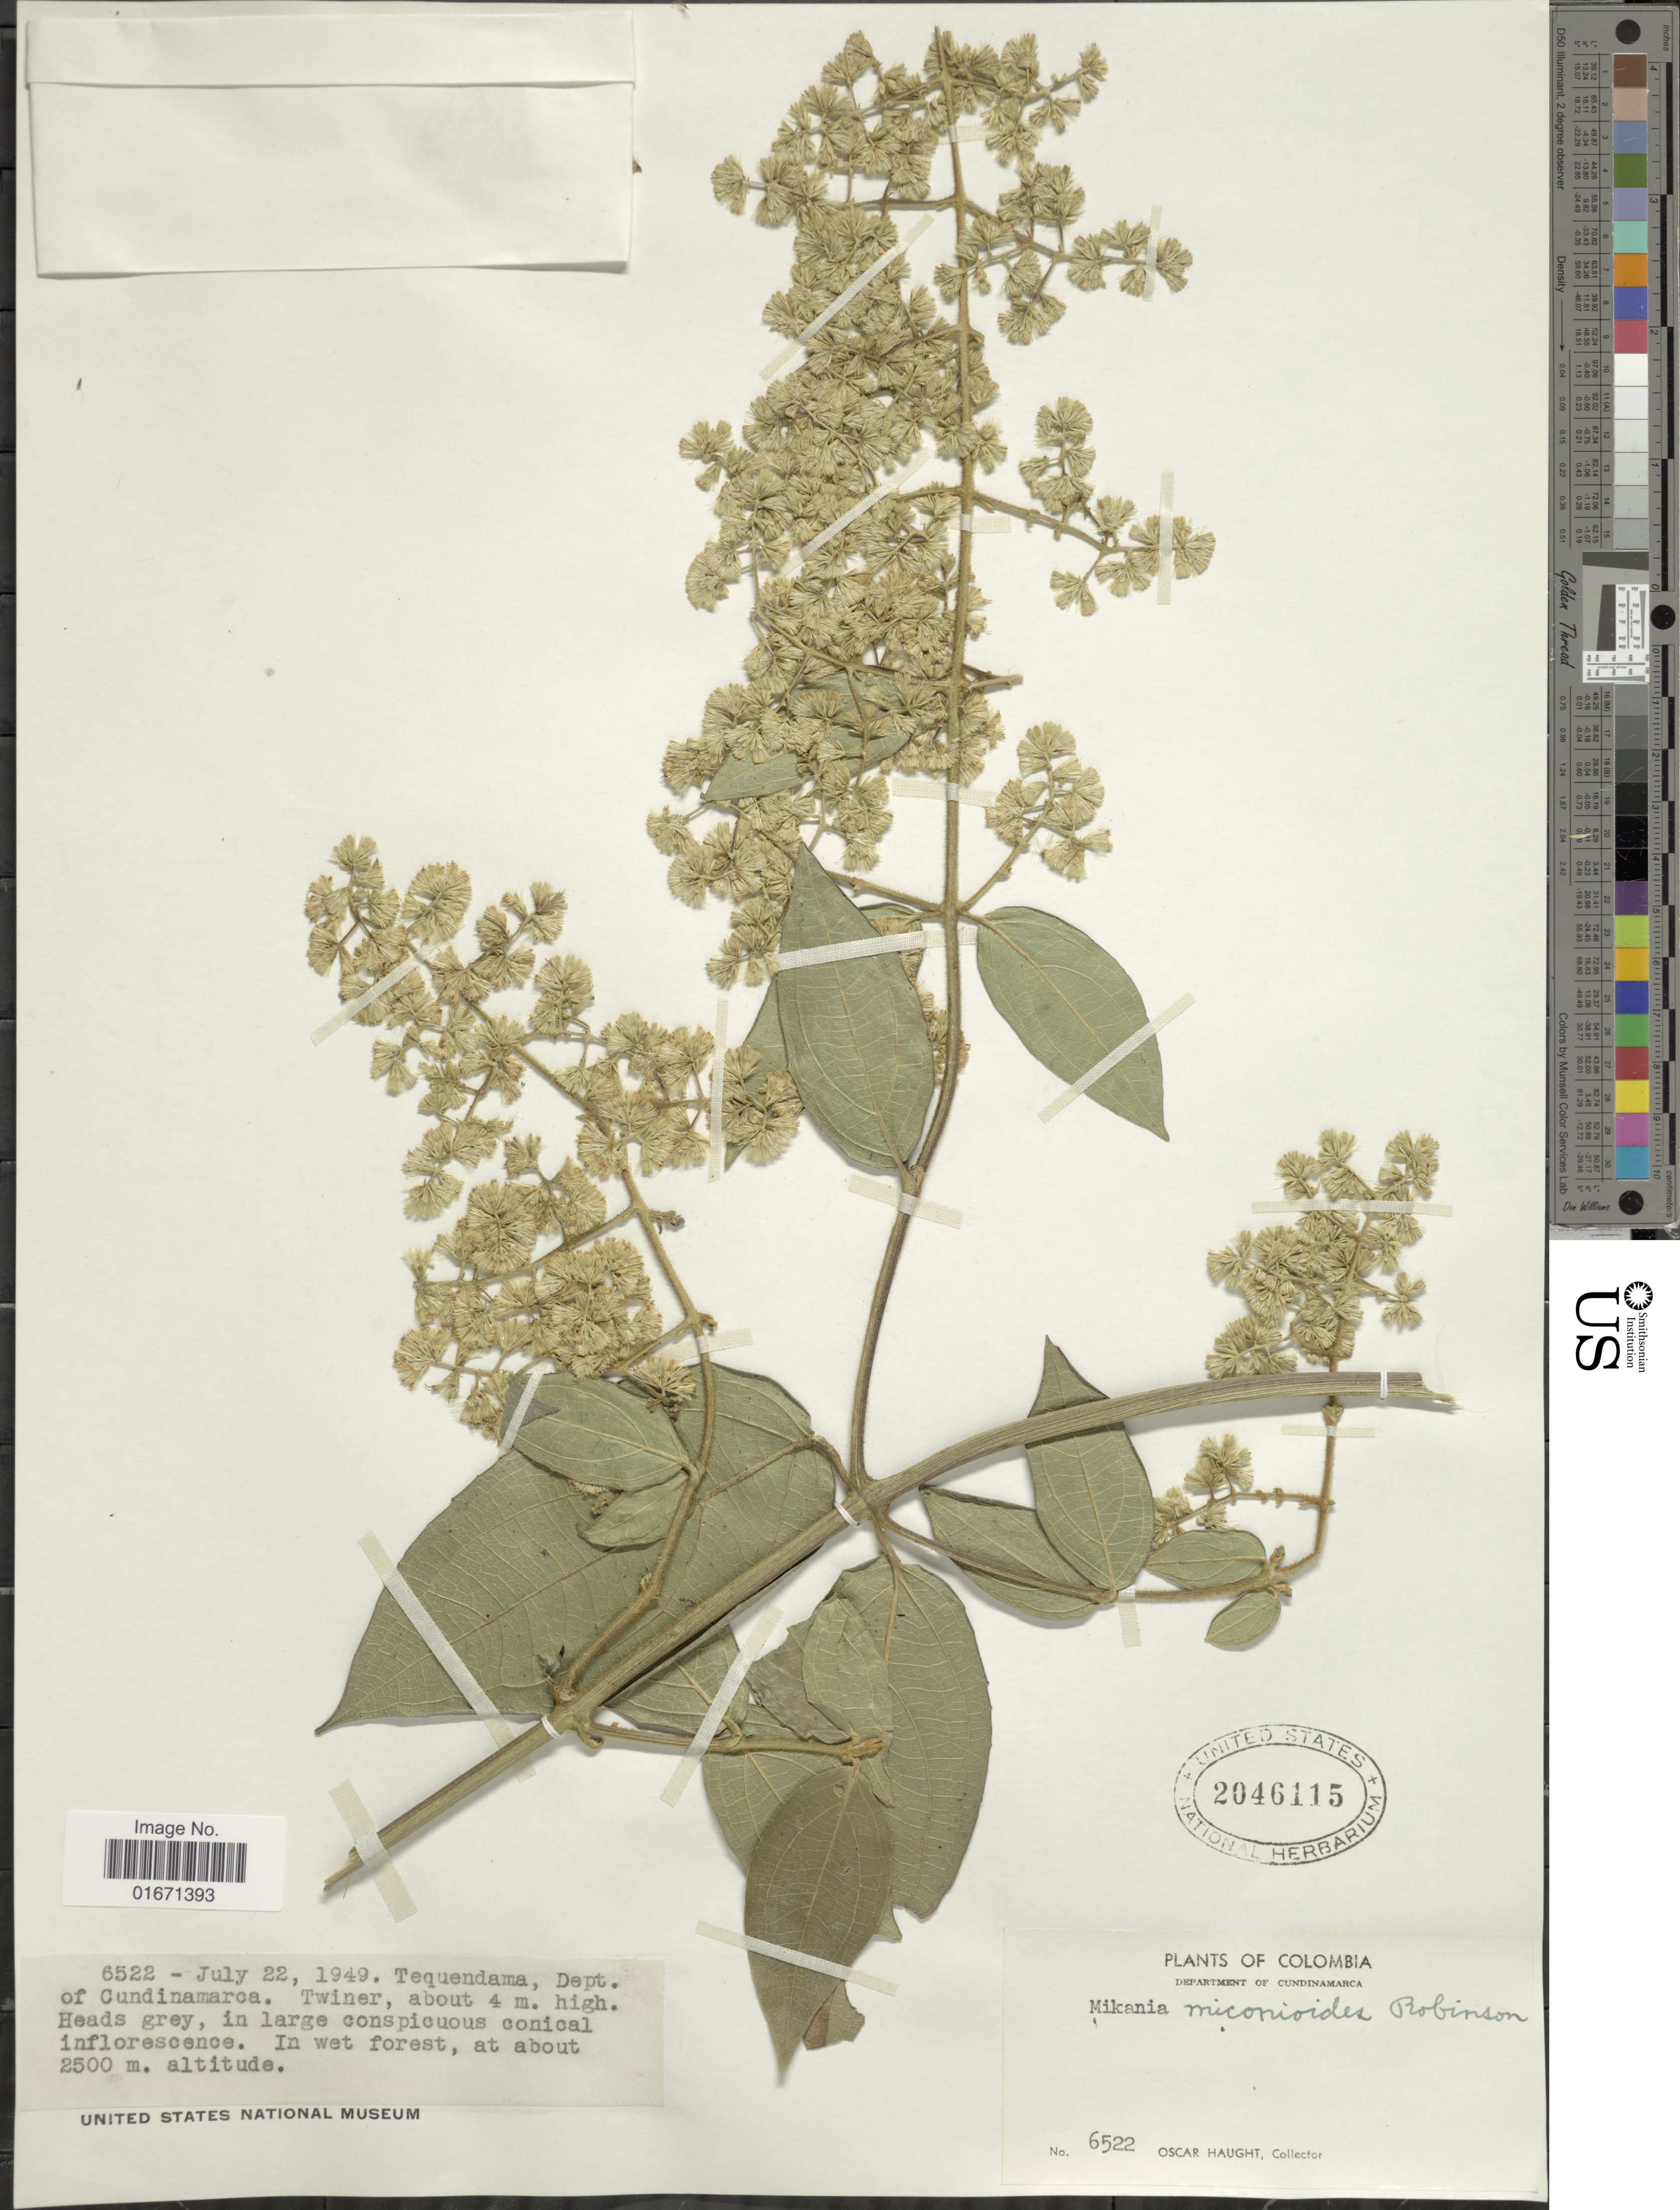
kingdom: Plantae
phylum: Tracheophyta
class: Magnoliopsida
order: Asterales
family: Asteraceae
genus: Mikania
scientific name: Mikania miconioides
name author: B.L. Rob.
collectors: O. L. Haught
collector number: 6522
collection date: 1949-07-22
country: Colombia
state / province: Cundinamarca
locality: Tequendama, Dept. of Cundinamarca.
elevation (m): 2500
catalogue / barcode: US 2046115